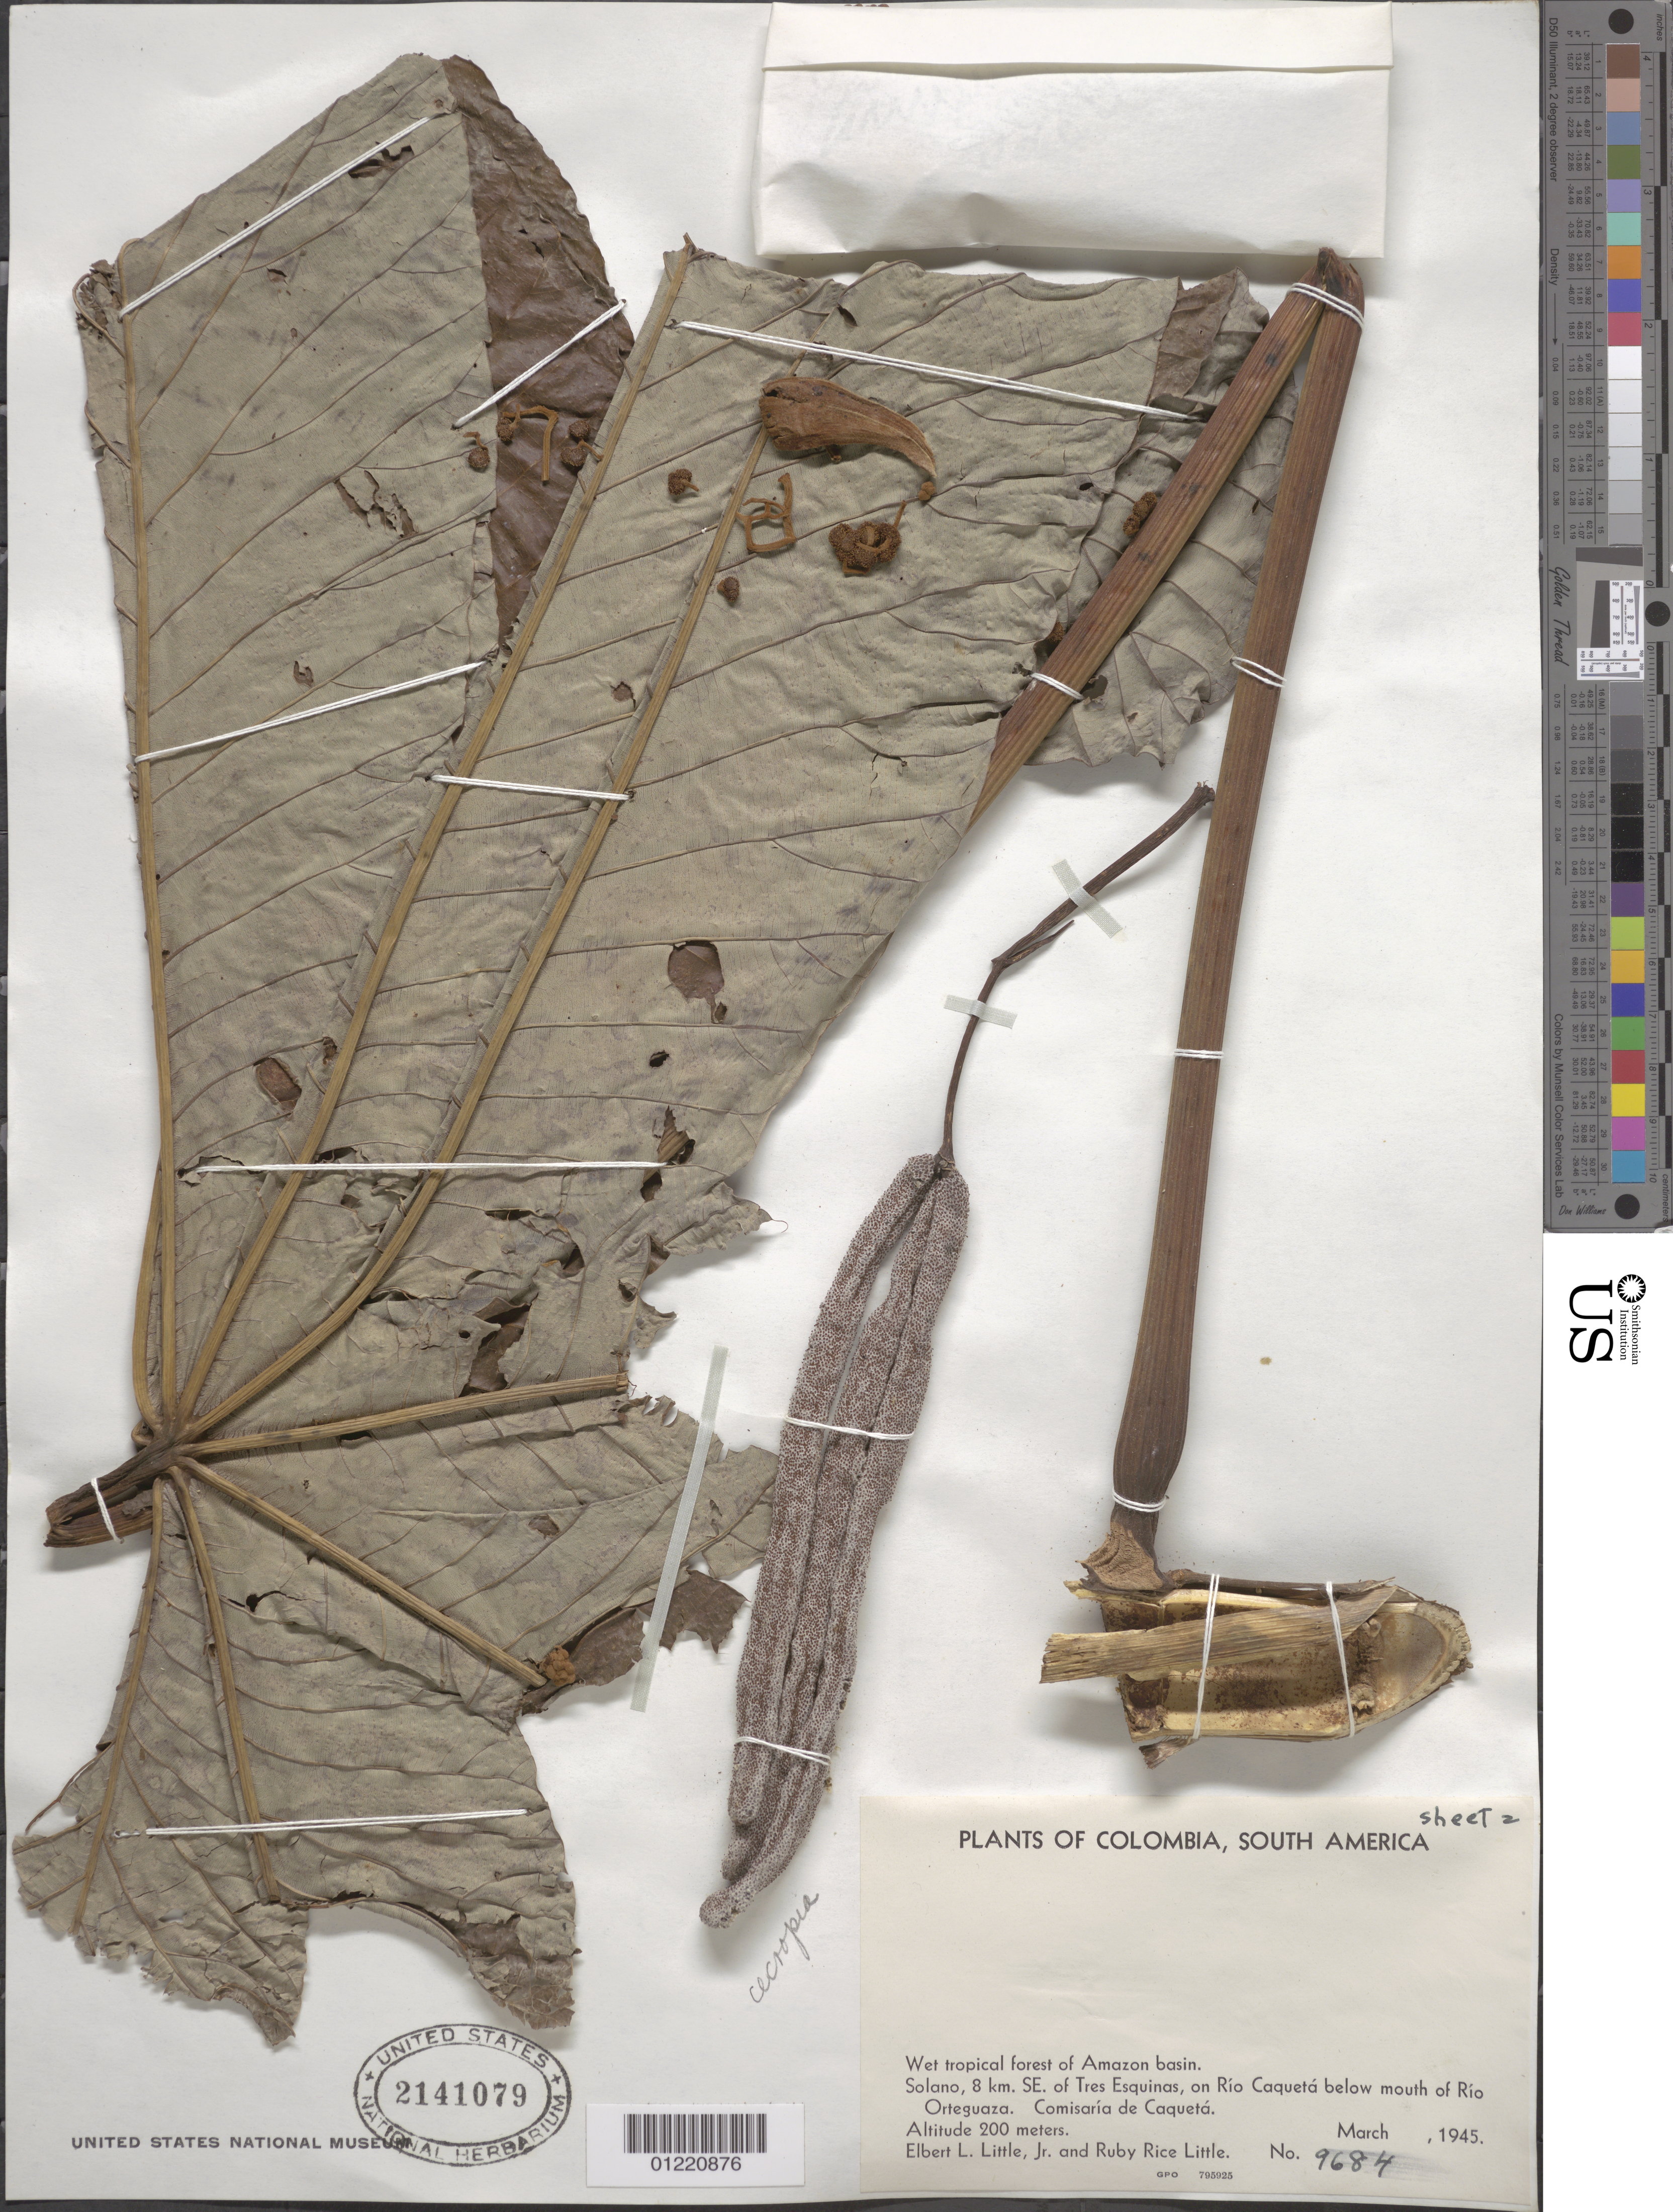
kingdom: Plantae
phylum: Tracheophyta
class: Magnoliopsida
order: Rosales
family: Urticaceae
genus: Cecropia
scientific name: Cecropia sp.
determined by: Berg, C. C.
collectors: E. L. Little & R. R. Little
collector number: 9684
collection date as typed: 08 Mar 1945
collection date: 1945-03-08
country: Colombia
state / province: Caquetá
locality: Trip on foot 2 km N of Solano, 8 km SE of Tres Esquinas, on Rio Caqueta below mouth of Rio Ortequaza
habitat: Lowland forest.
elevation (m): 200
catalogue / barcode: US 2141079